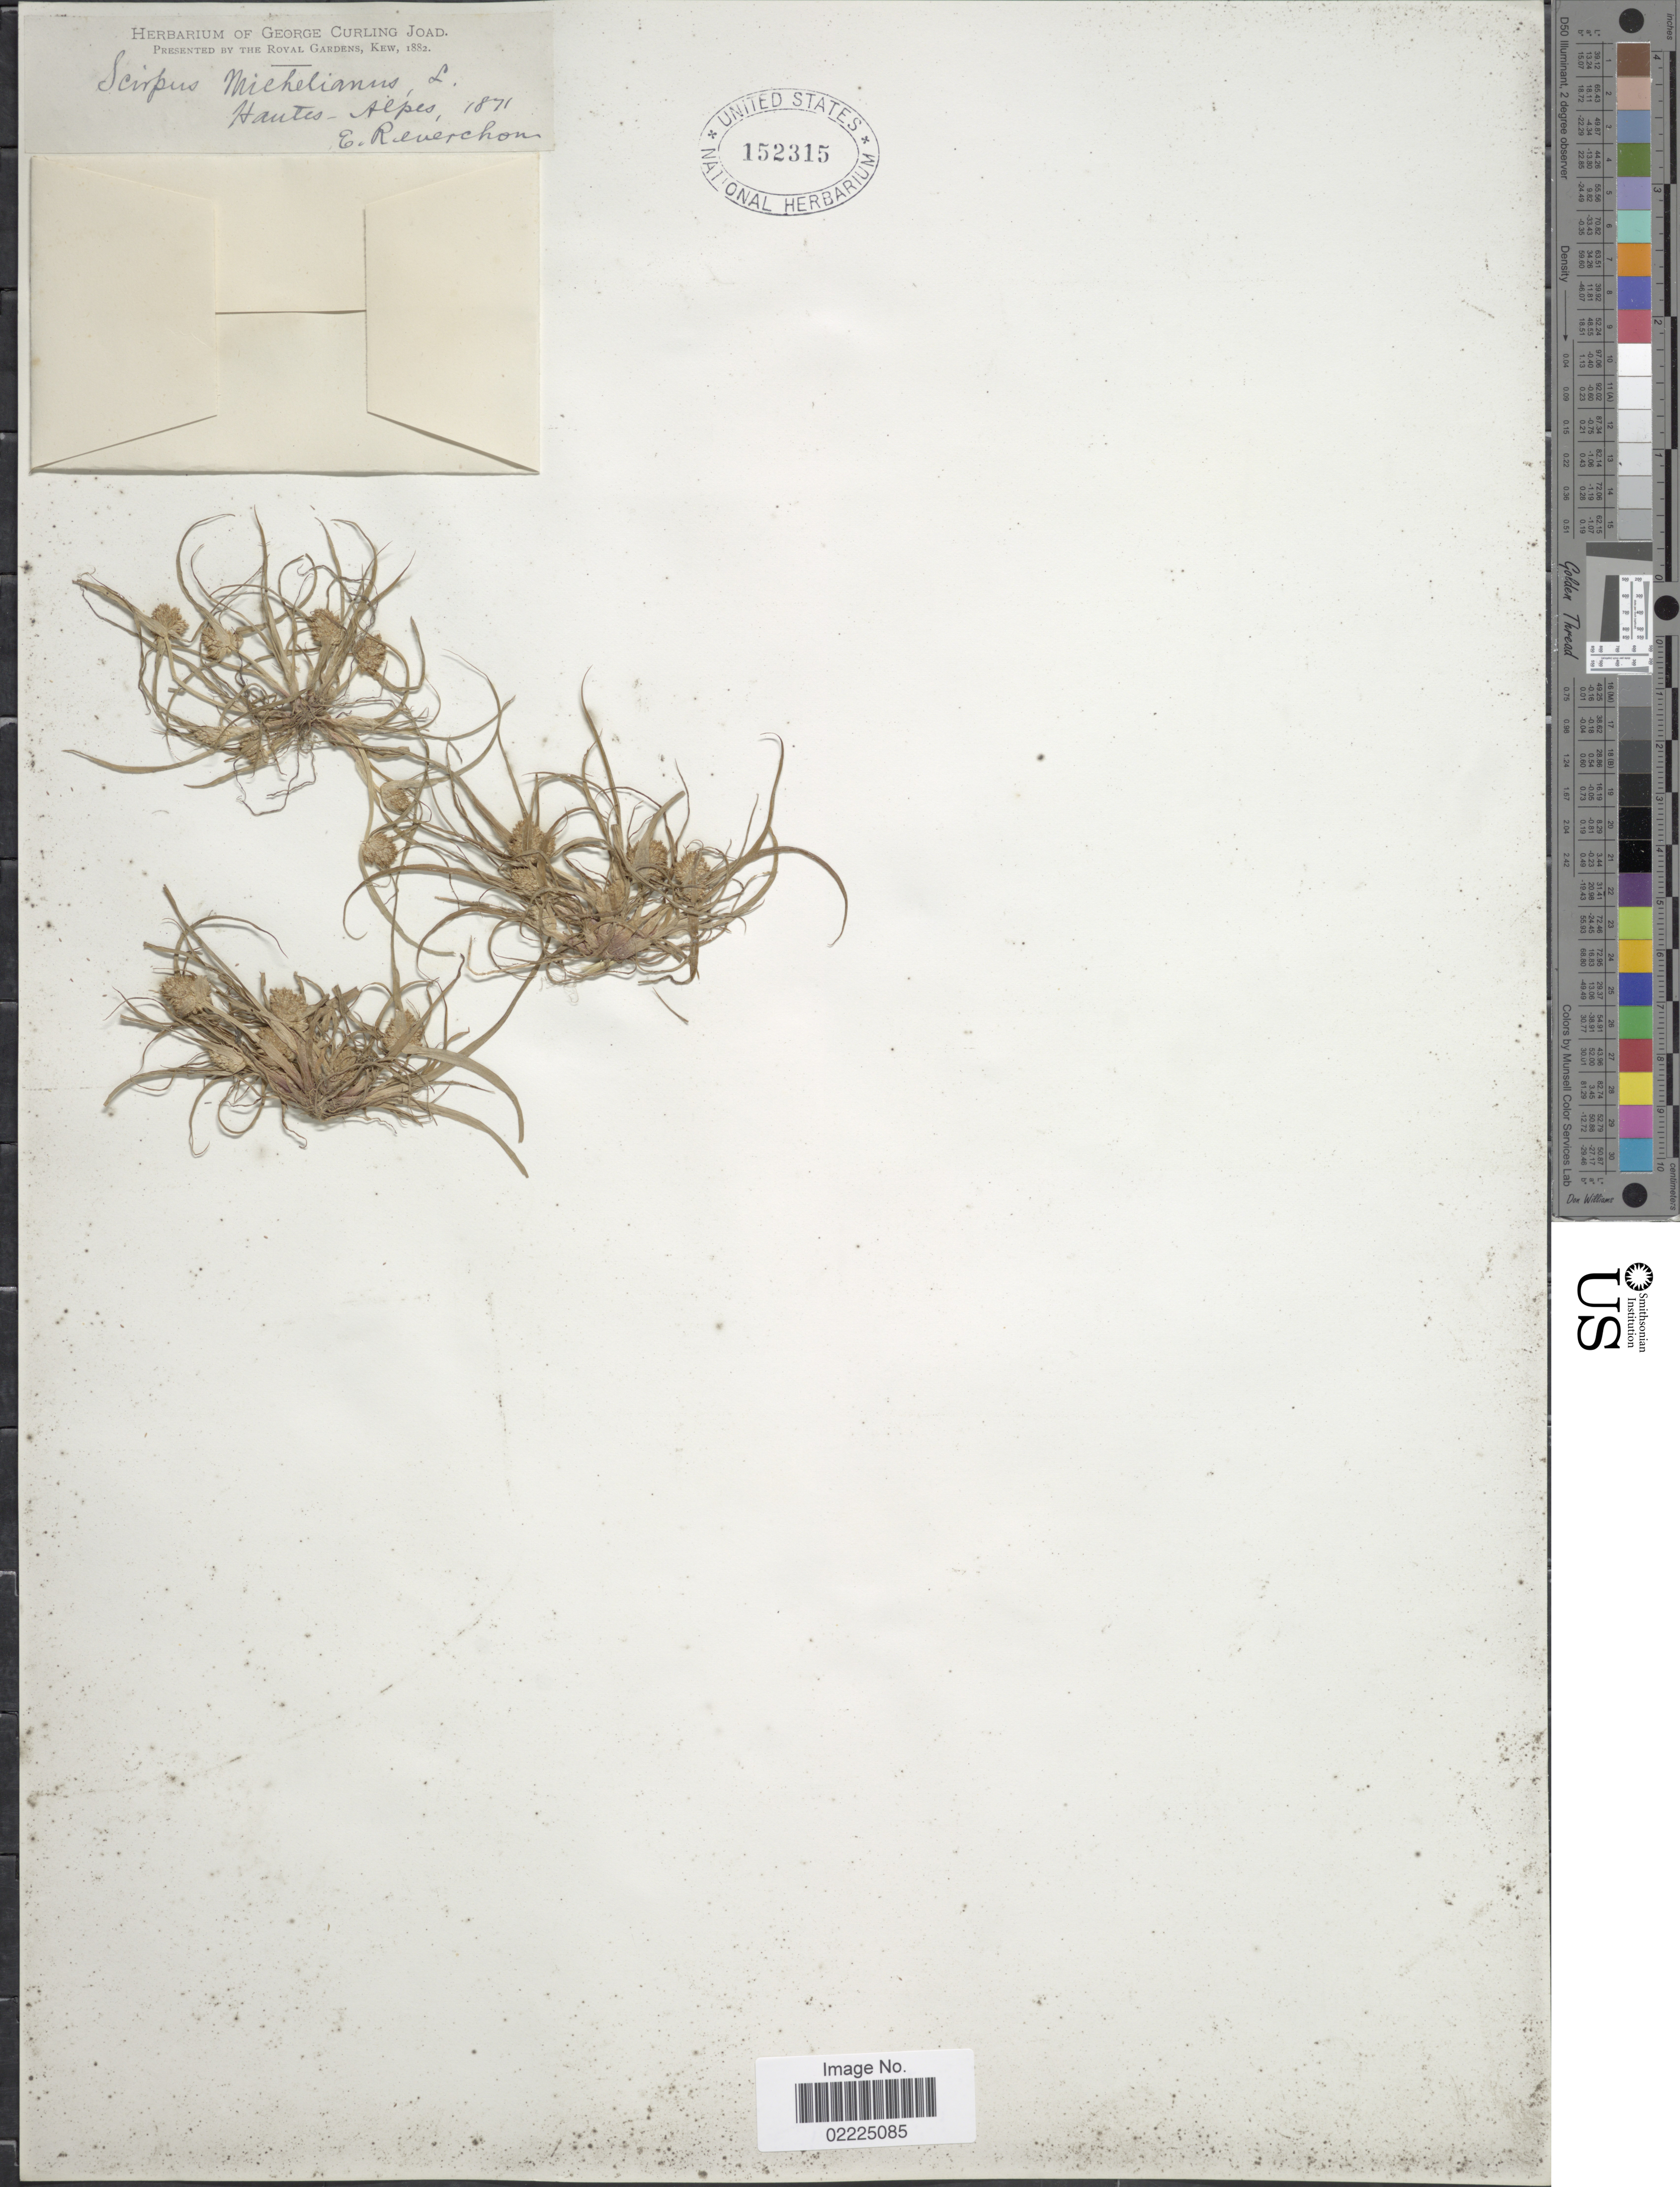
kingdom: Plantae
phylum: Tracheophyta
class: Liliopsida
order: Poales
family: Cyperaceae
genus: Cyperus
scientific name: Cyperus michelianus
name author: (L.) Delile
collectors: E. Reverchon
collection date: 1874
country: France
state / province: Provence-Alpes-Côte d'Azur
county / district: Hautes-Alpes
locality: Hautes - Alpes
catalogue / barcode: US 152315